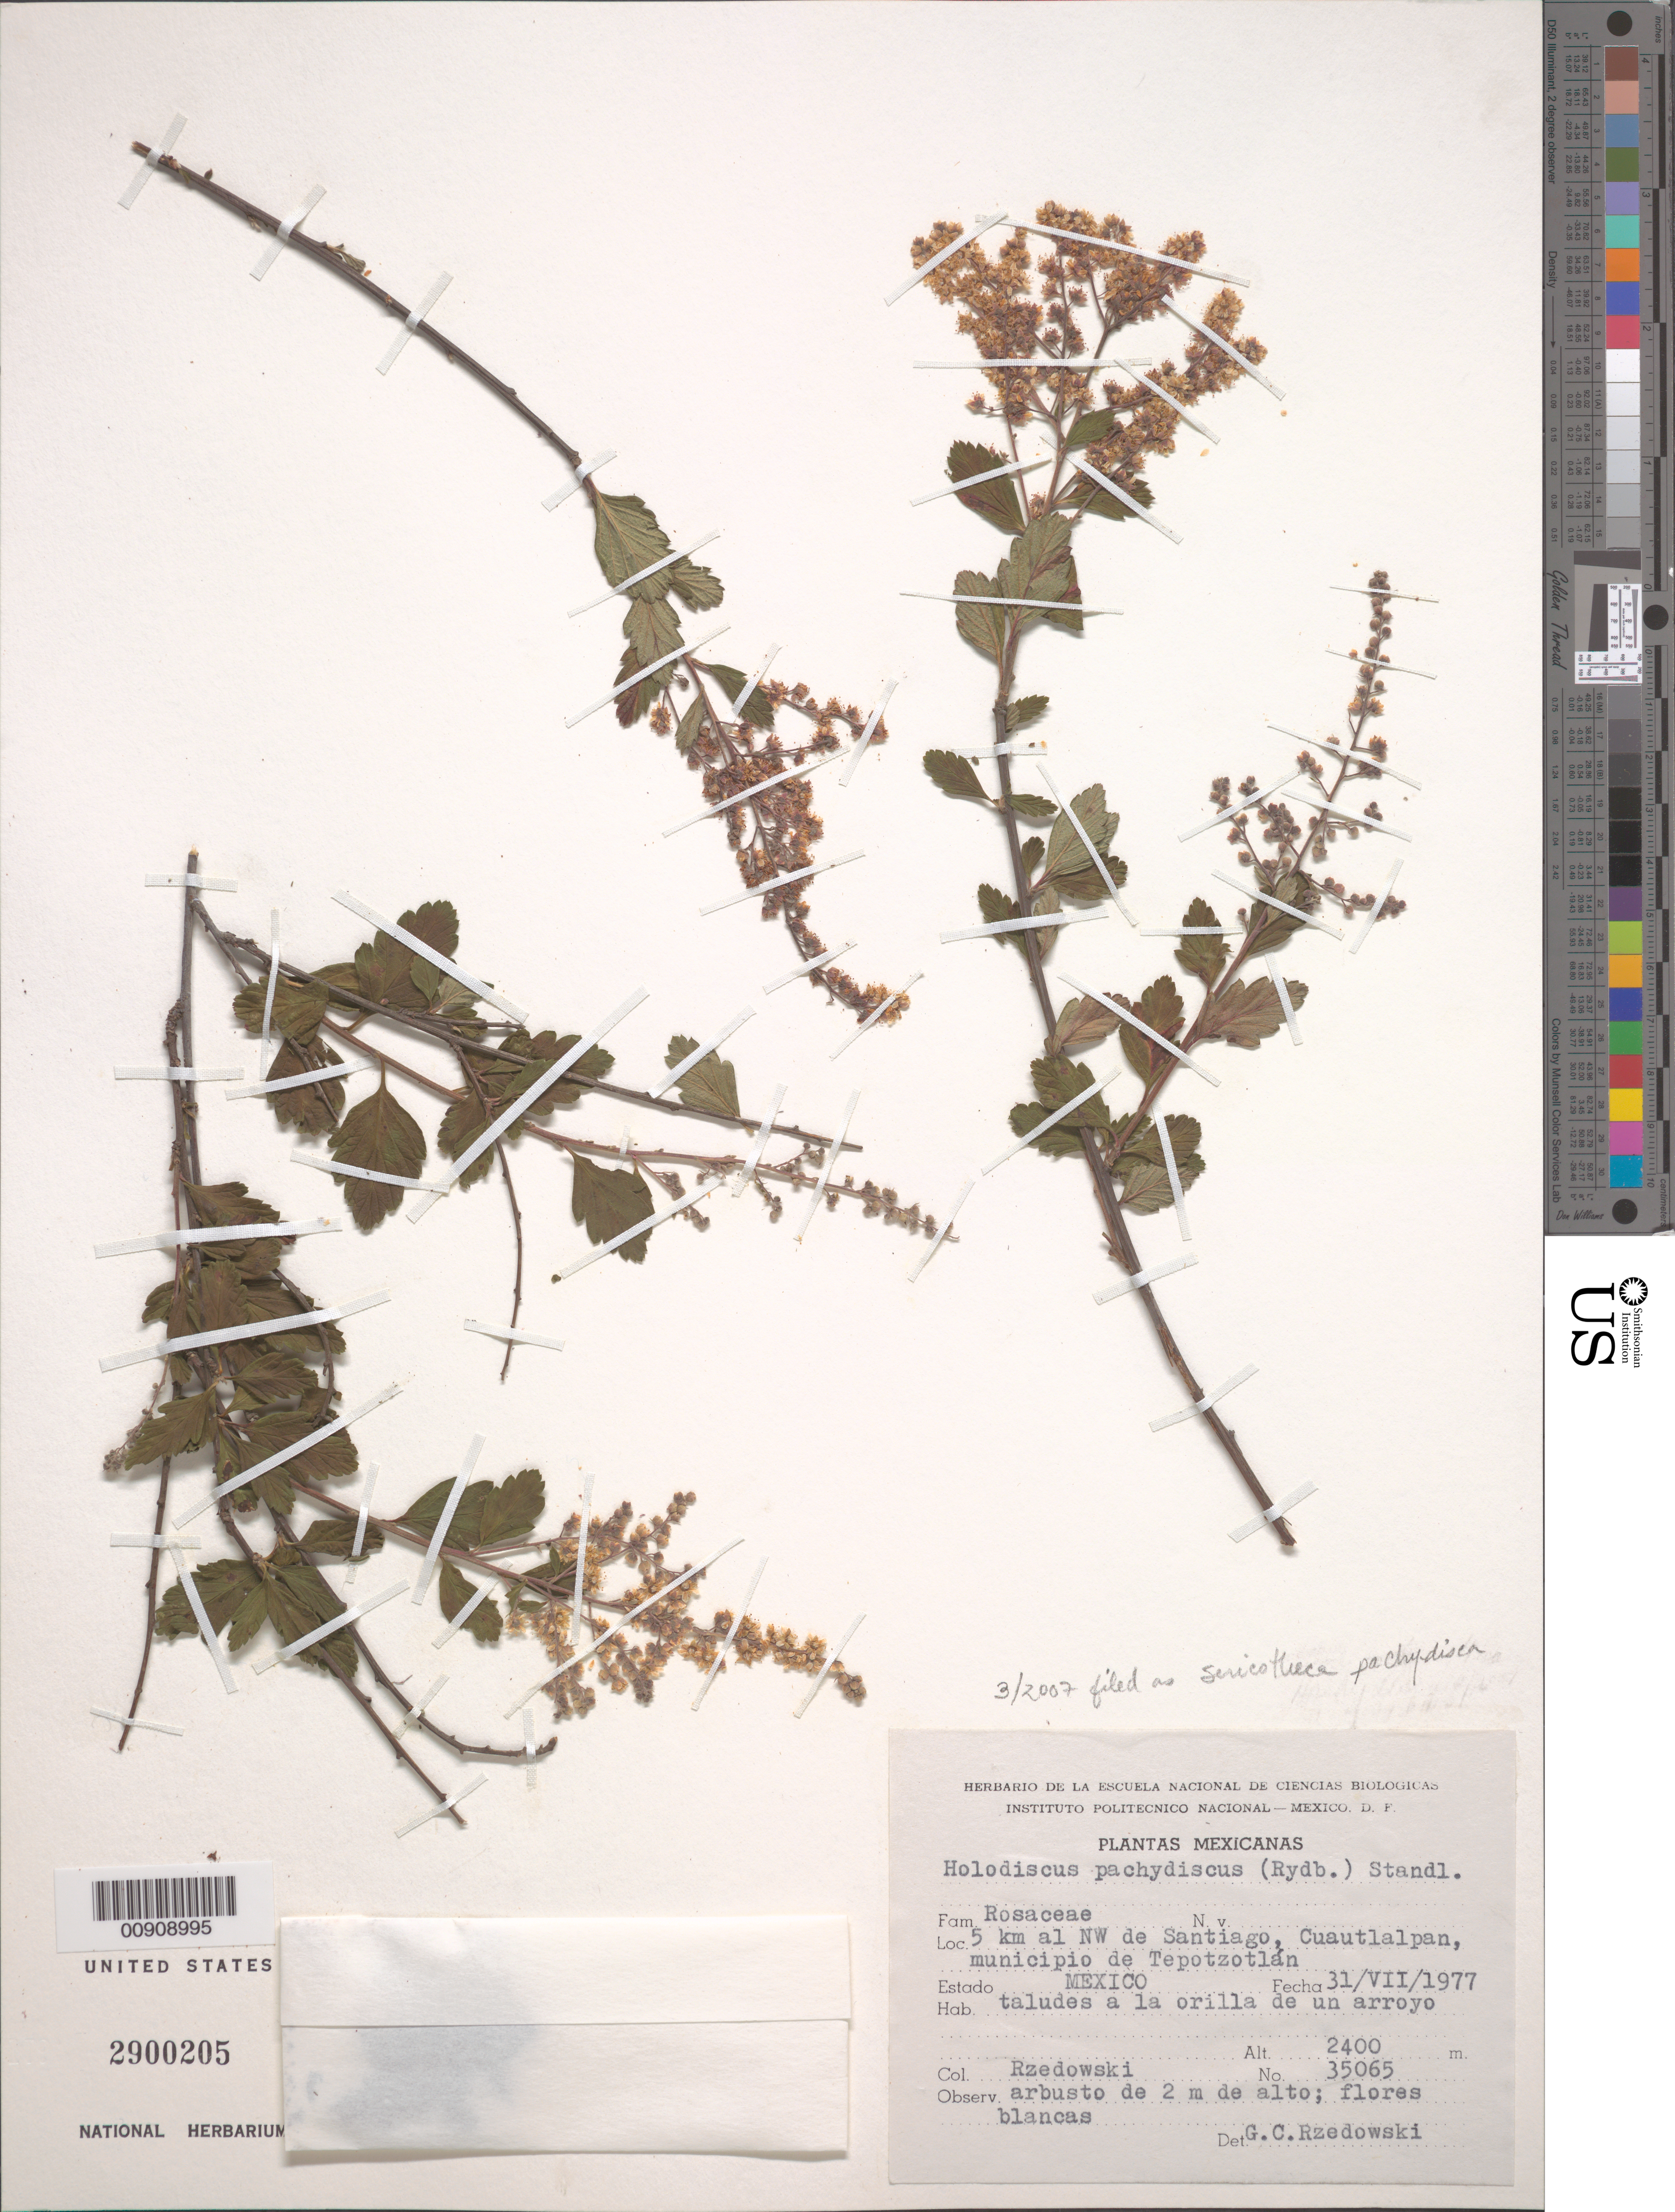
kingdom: Plantae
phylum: Tracheophyta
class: Magnoliopsida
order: Rosales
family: Rosaceae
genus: Holodiscus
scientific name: Holodiscus pachydiscus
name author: (Rydb.) Standl.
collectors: J. Rzedowski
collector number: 35065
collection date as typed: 31 Jul 1977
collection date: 1977-07-31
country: Mexico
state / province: Mexico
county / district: Tepotzotlán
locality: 5 km. al NW de Santiago, Cuautlalpan, municipio de Tepotzotlán, Estado México.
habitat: Taludes a la orilla de un arroyo.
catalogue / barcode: US 2900205